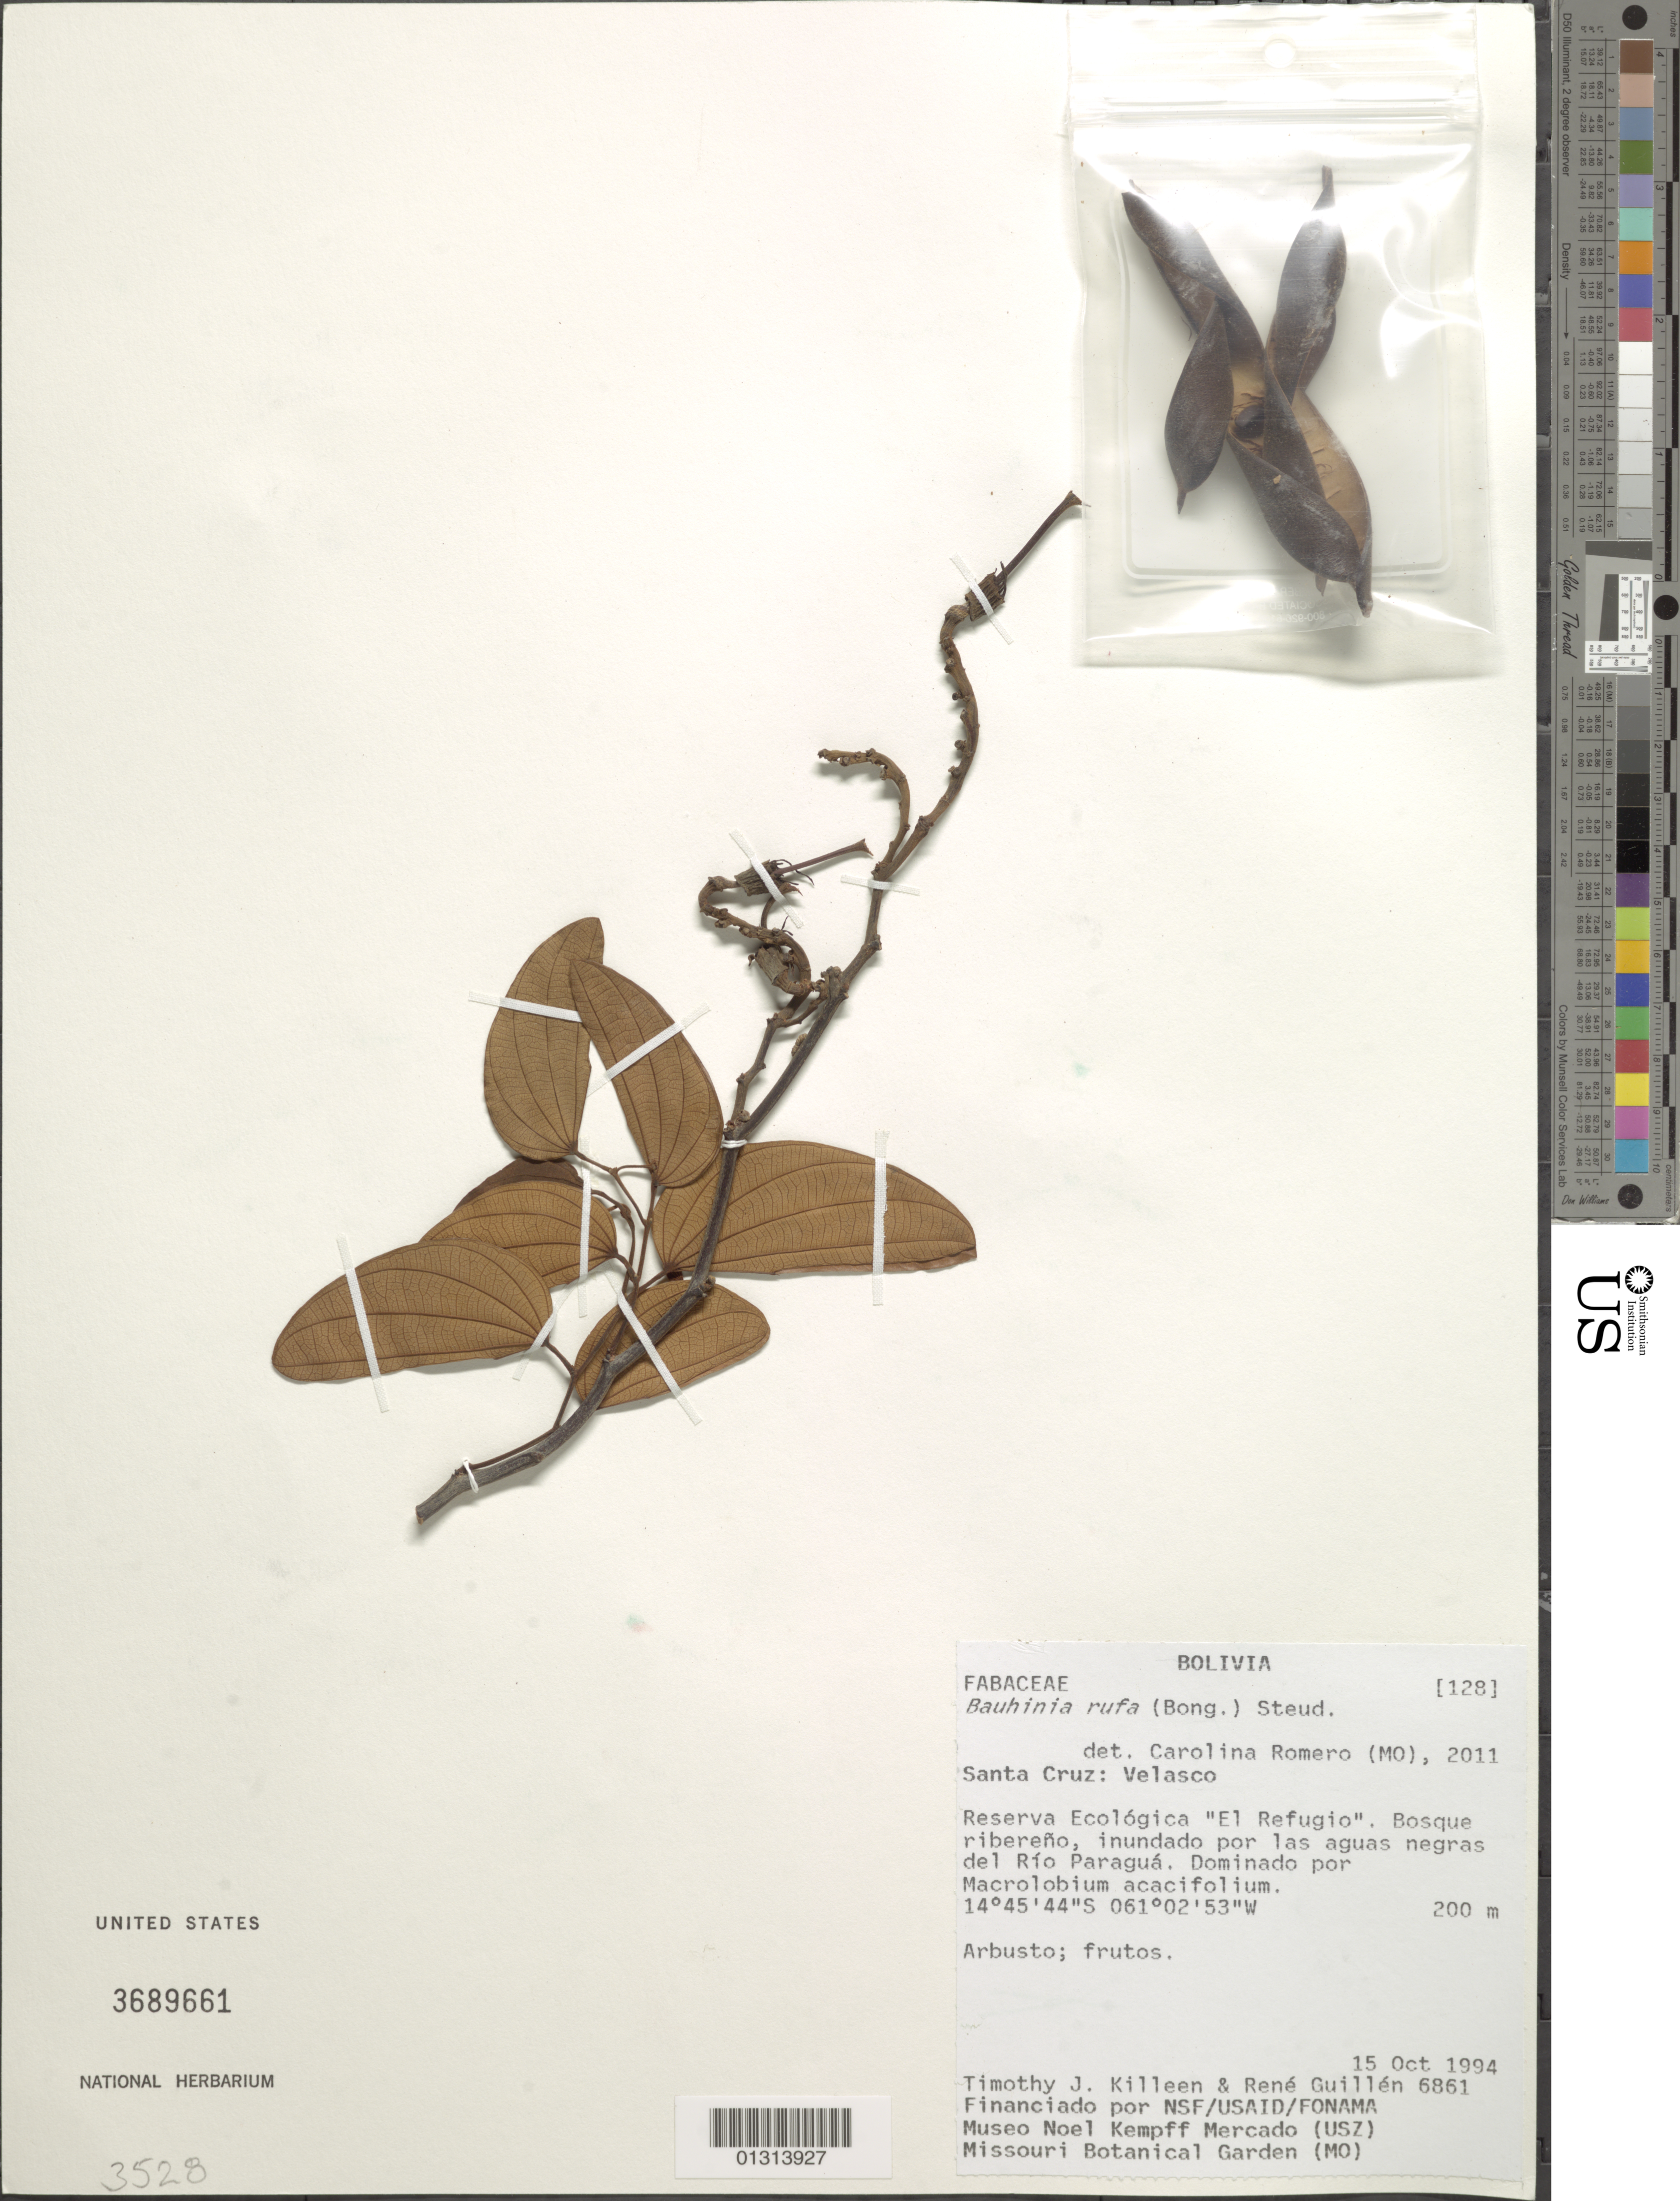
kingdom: Plantae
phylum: Tracheophyta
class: Magnoliopsida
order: Fabales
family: Fabaceae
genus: Bauhinia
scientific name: Bauhinia rufa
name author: (Bong.) Steud.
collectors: T. J. Killeen & R. Guillén V.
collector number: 6861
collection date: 1994-10-15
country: Bolivia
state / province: Santa Cruz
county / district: Velasco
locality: Reserva ecologica El Rufugio, Rio Paragua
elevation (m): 200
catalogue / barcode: US 3689661